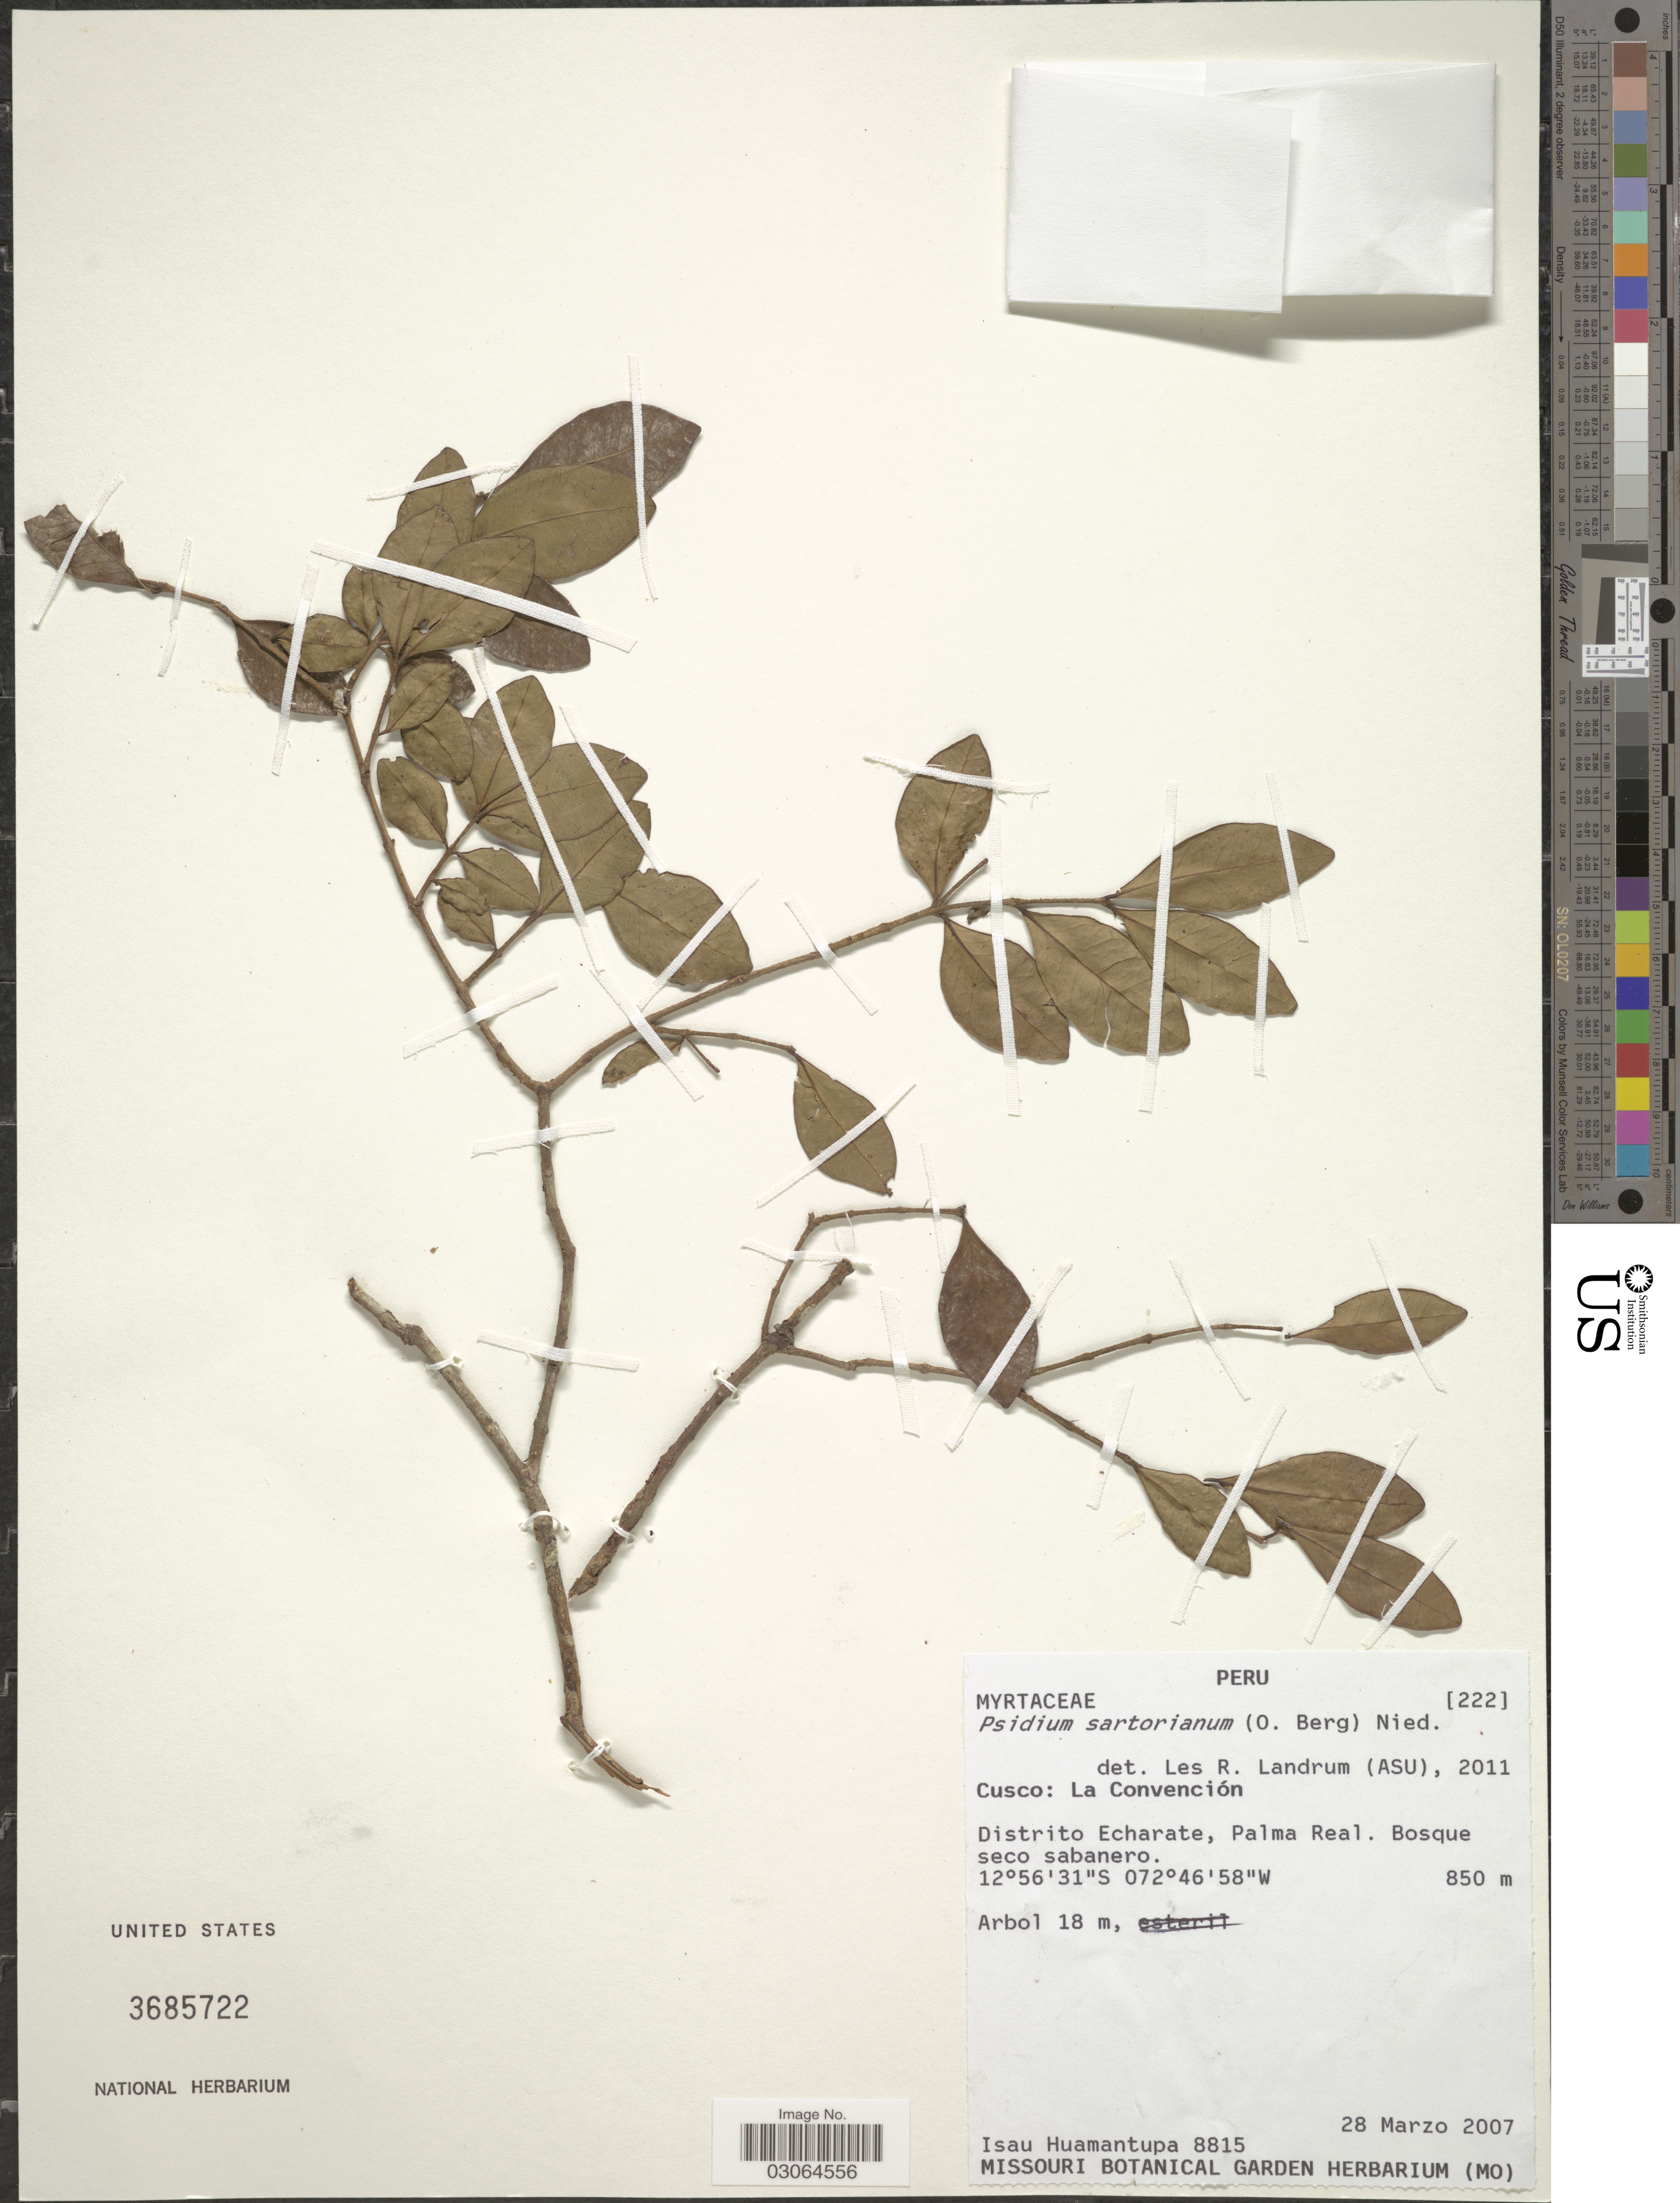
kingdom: Plantae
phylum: Tracheophyta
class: Magnoliopsida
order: Myrtales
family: Myrtaceae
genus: Psidium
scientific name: Psidium sartorianum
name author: (O. Berg) Nied.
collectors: I. Huamantupa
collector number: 8815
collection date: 2007-03-28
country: Peru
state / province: Cusco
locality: La Convencíon, Distrito Echarate, Palma Real.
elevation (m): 850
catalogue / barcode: US 3685722